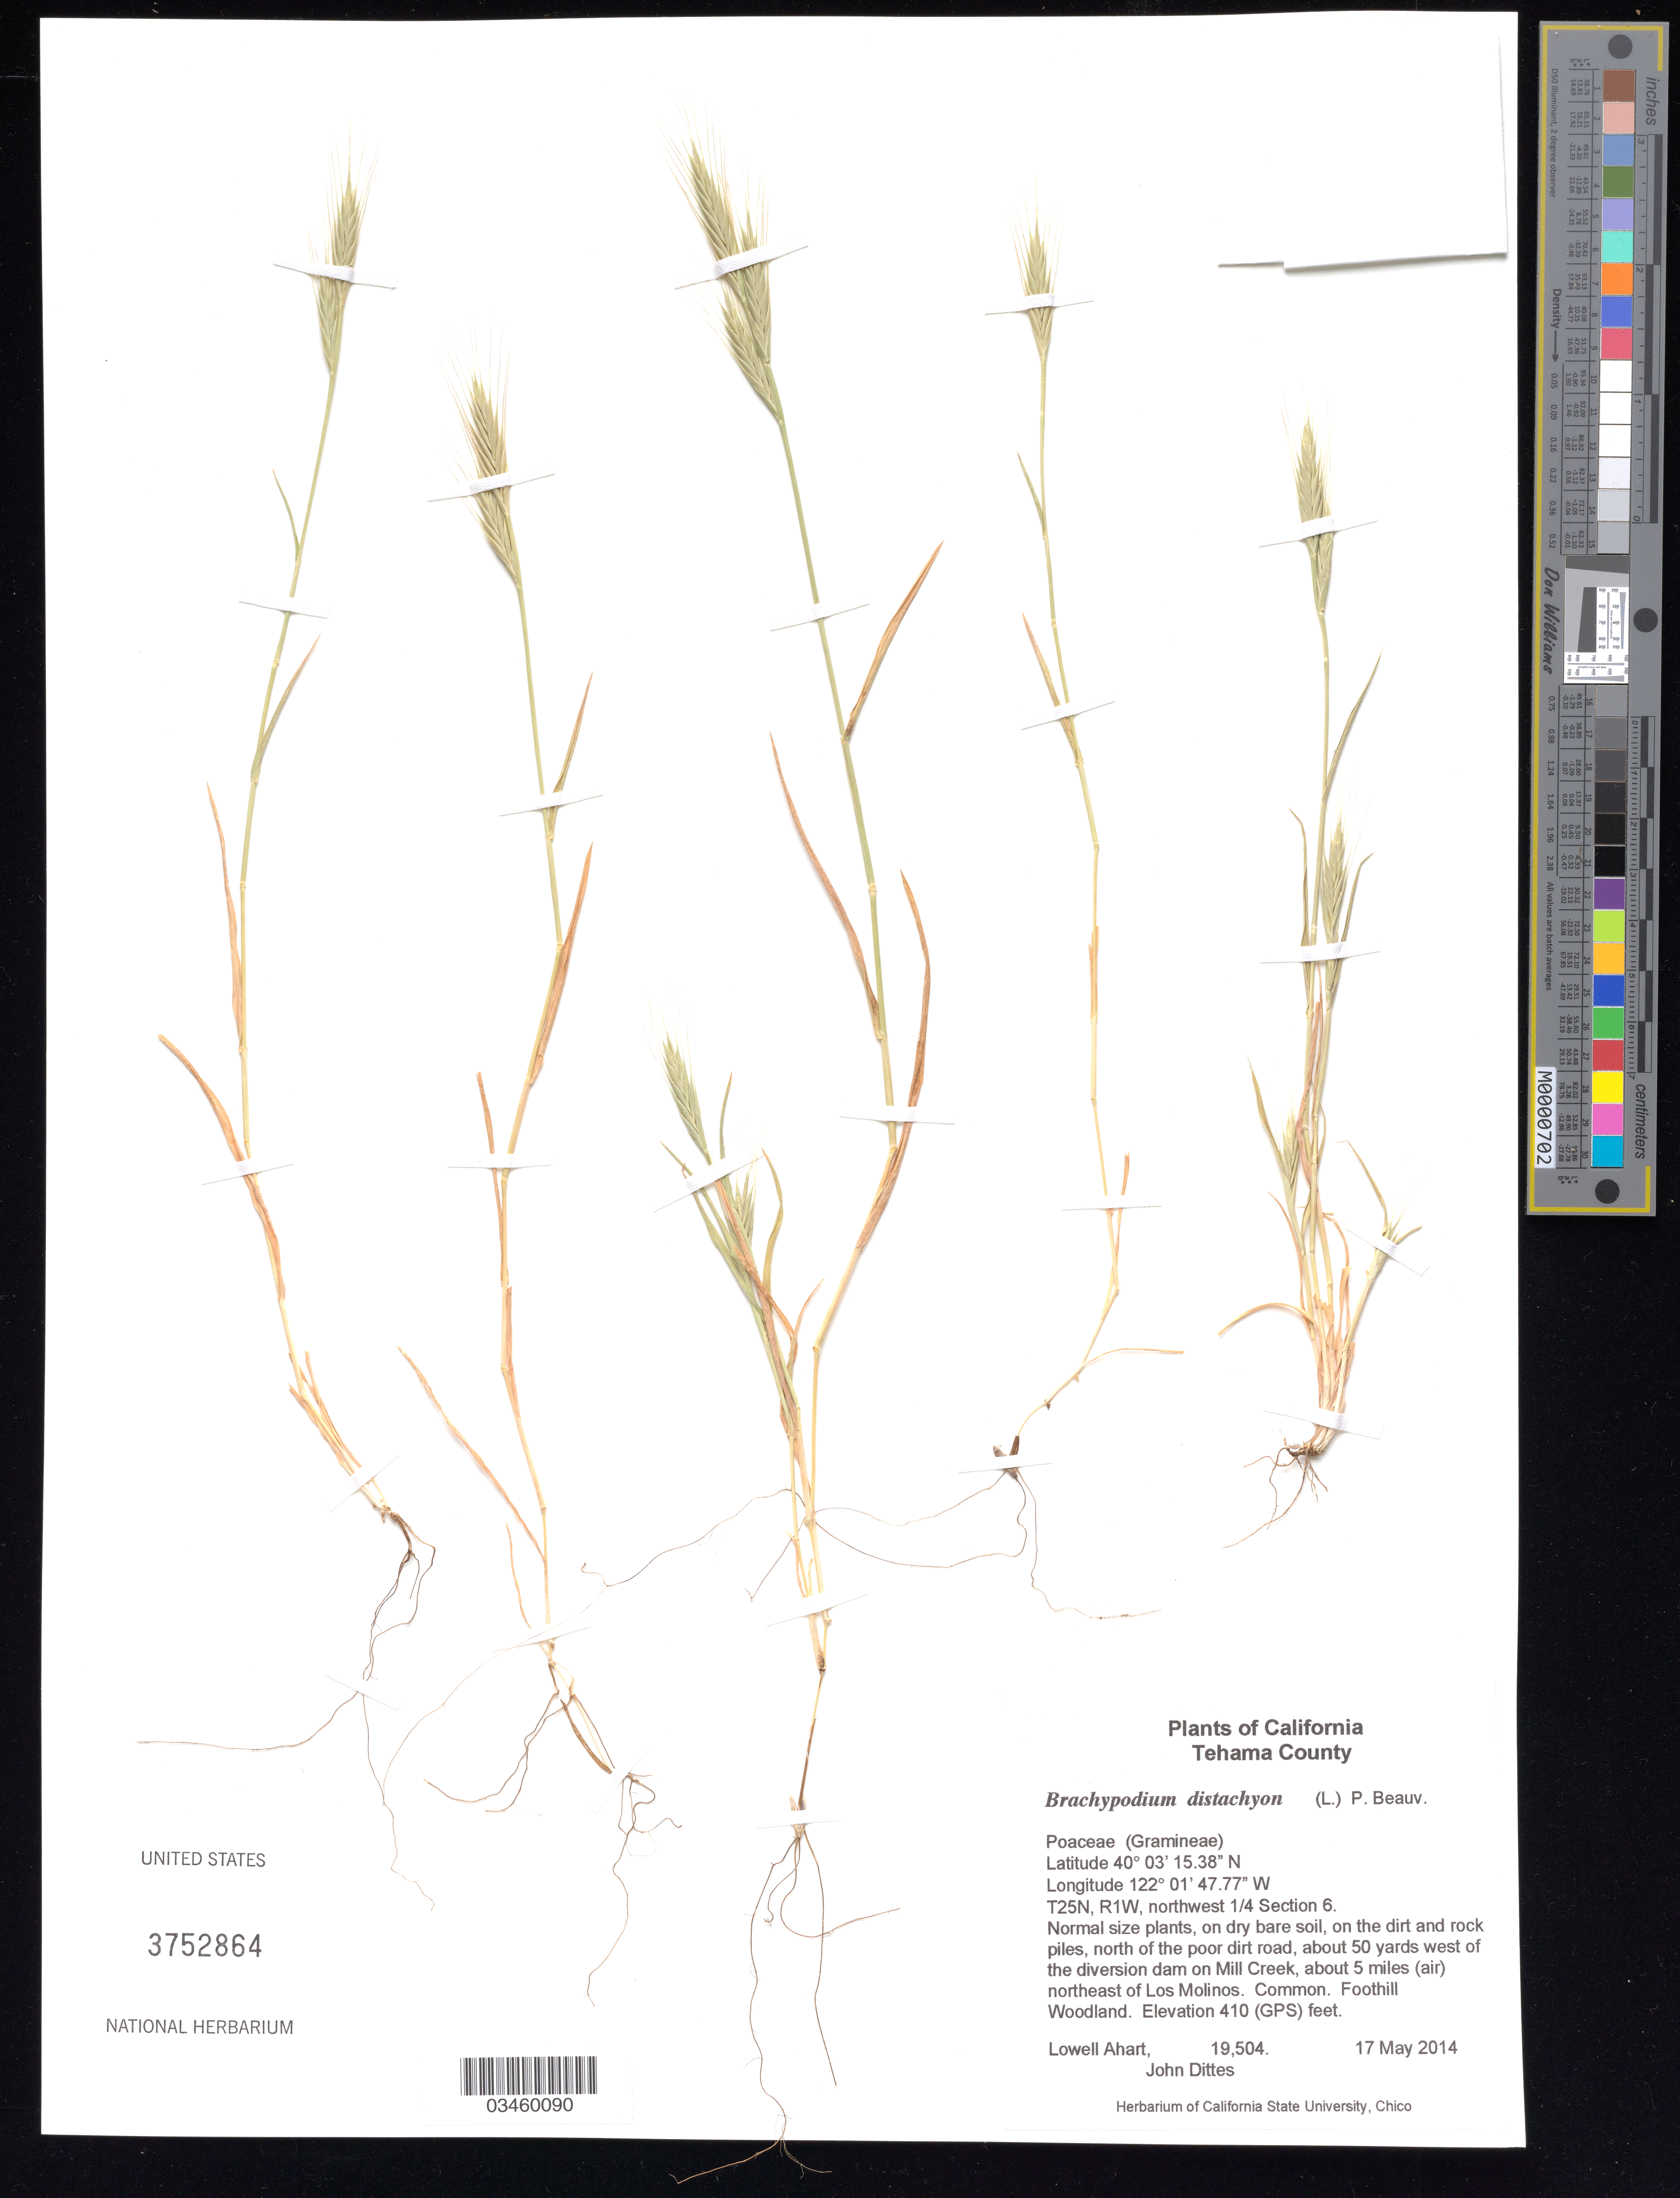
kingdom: Plantae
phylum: Tracheophyta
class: Liliopsida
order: Poales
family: Poaceae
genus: Brachypodium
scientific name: Brachypodium distachyon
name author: (L.) P. Beauv.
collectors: L. Ahart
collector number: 19504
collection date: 2014-05-17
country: United States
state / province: California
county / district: Tehama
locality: North of the poor dirt road, about 50 yards west of the diversion dam on Mill Creek, about 5 miles (air) northeast of Los Molinos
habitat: Bare soil, on the dirt and rock piles. Foothill Woodland.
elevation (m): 125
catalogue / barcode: US 3752864